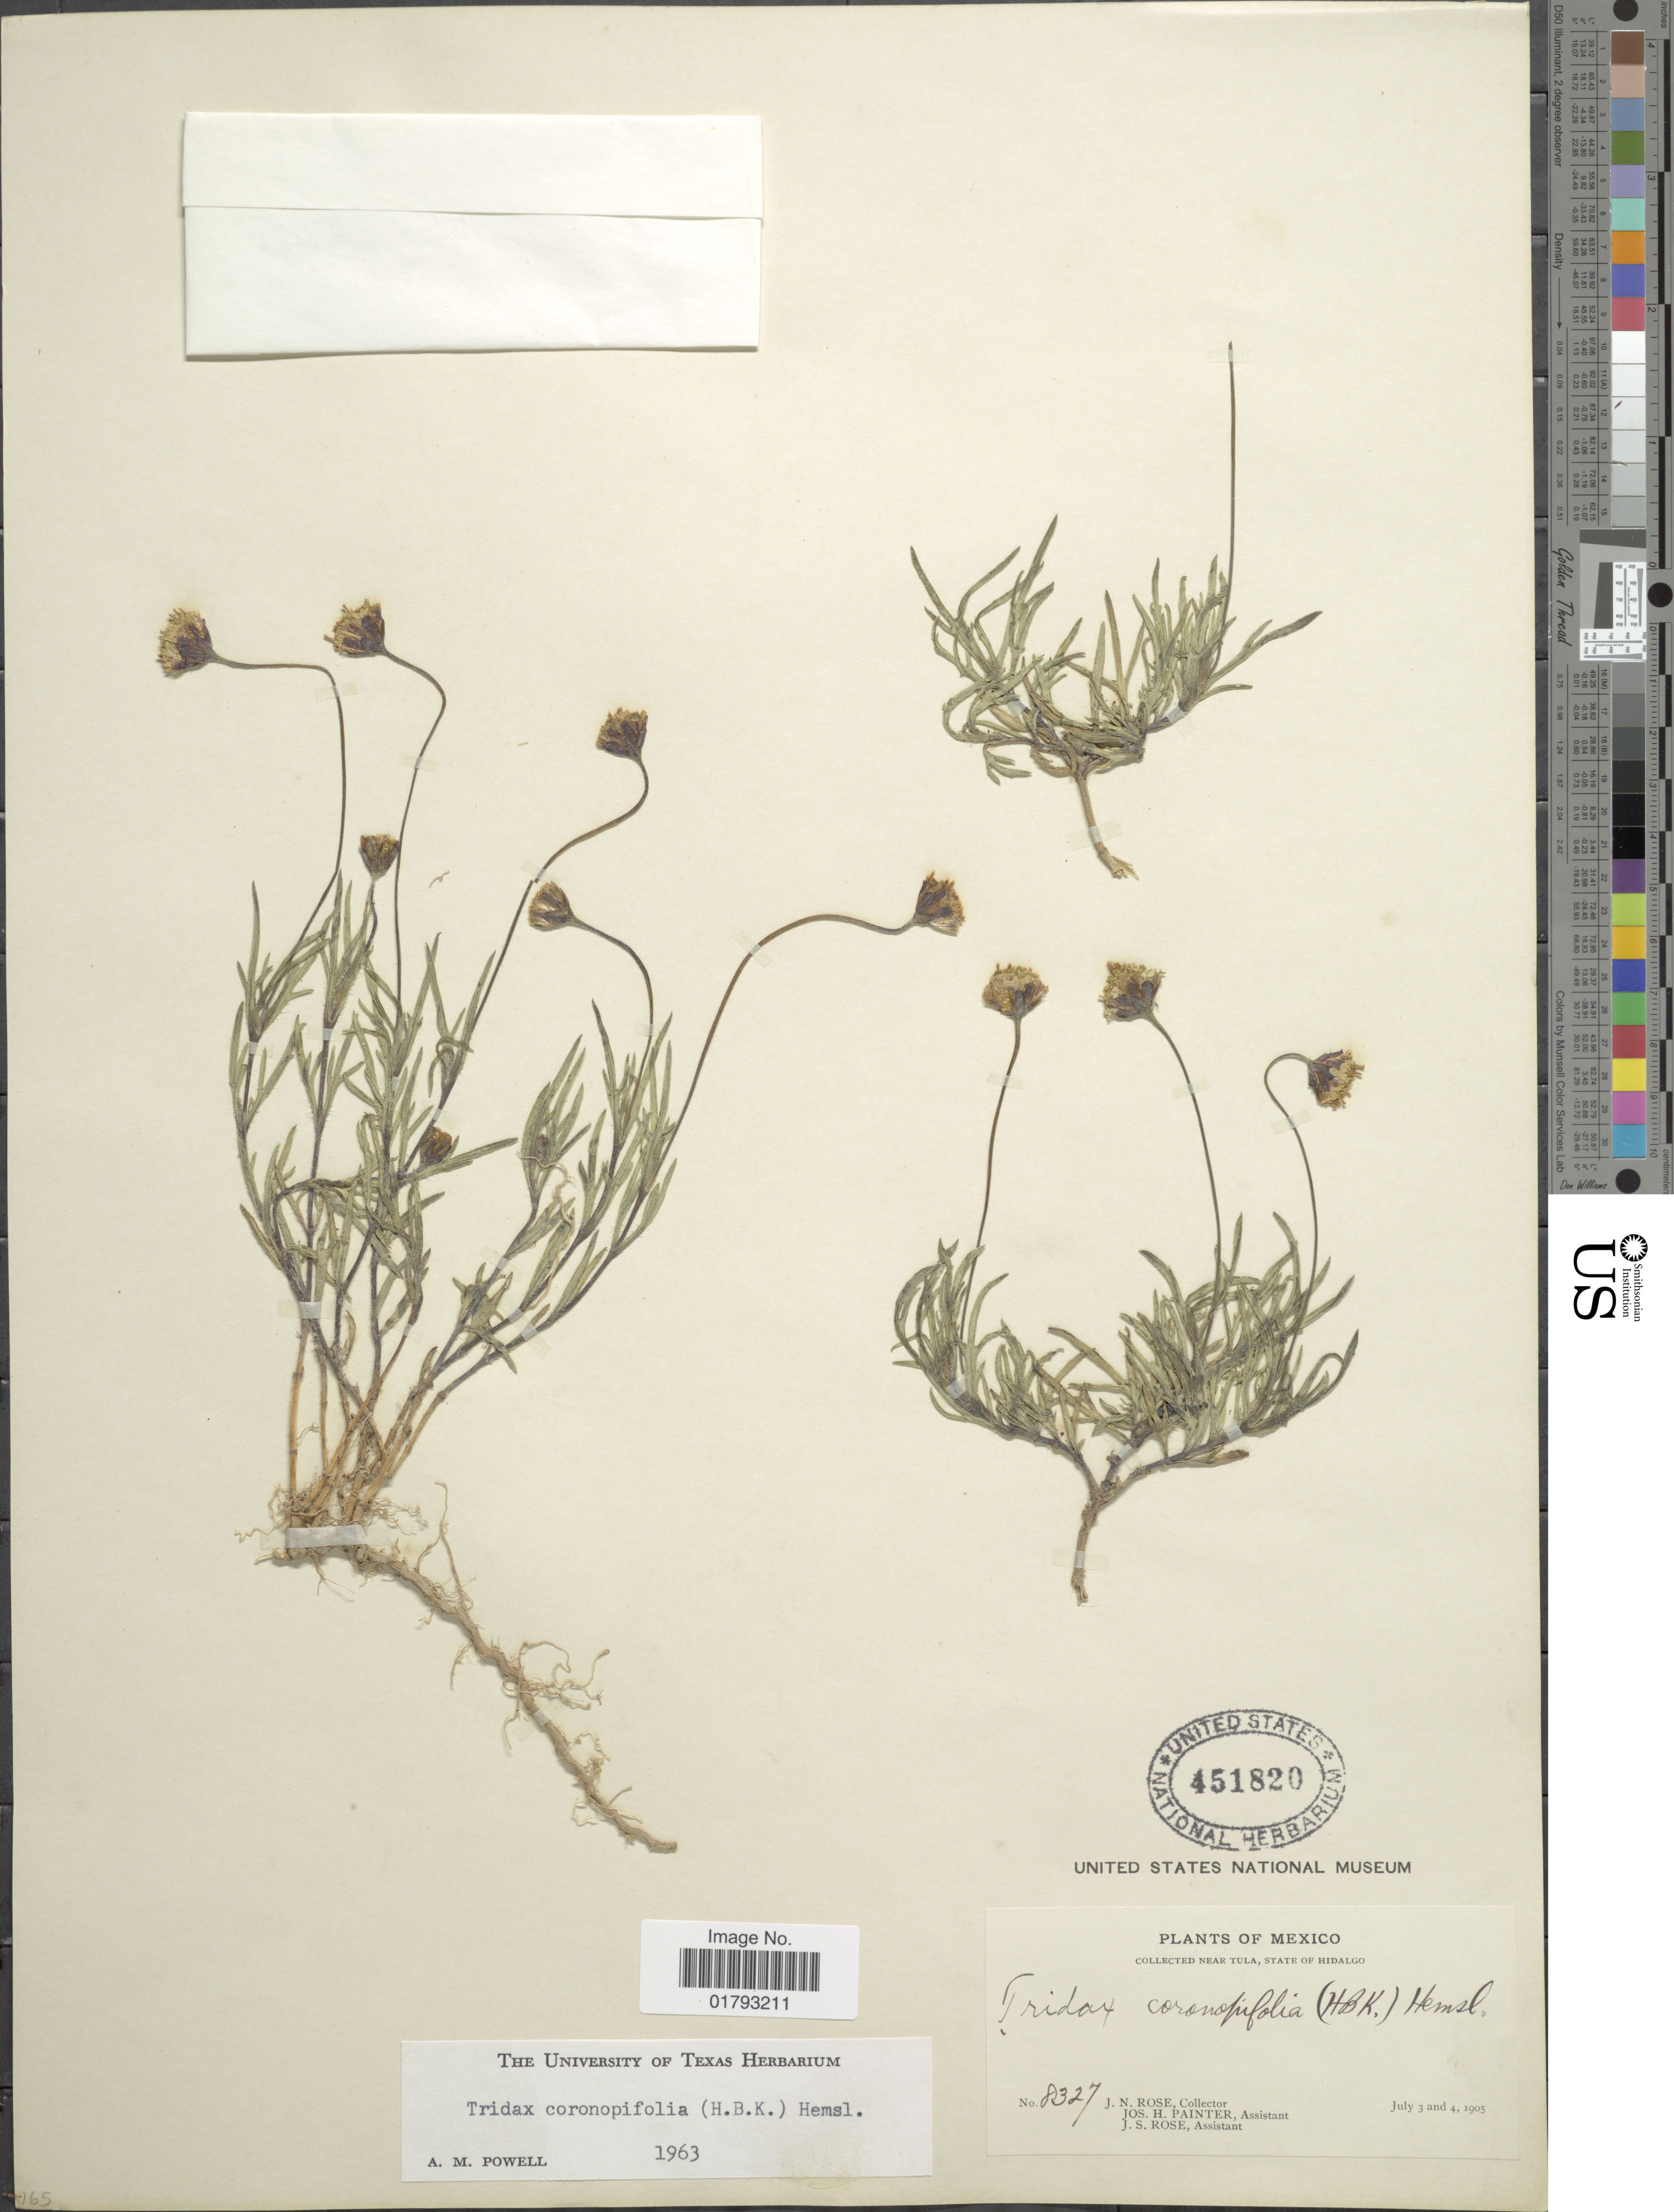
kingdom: Plantae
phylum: Tracheophyta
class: Magnoliopsida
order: Asterales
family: Asteraceae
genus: Tridax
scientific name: Tridax coronopifolia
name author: (Kunth) Hemsl.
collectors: J. N. Rose, J. H. Painter & J. S. Rose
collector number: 8327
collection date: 1905-07-03/1905-07-04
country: Mexico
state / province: Hidalgo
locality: Near Tula, State of Hidalgo.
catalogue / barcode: US 451820